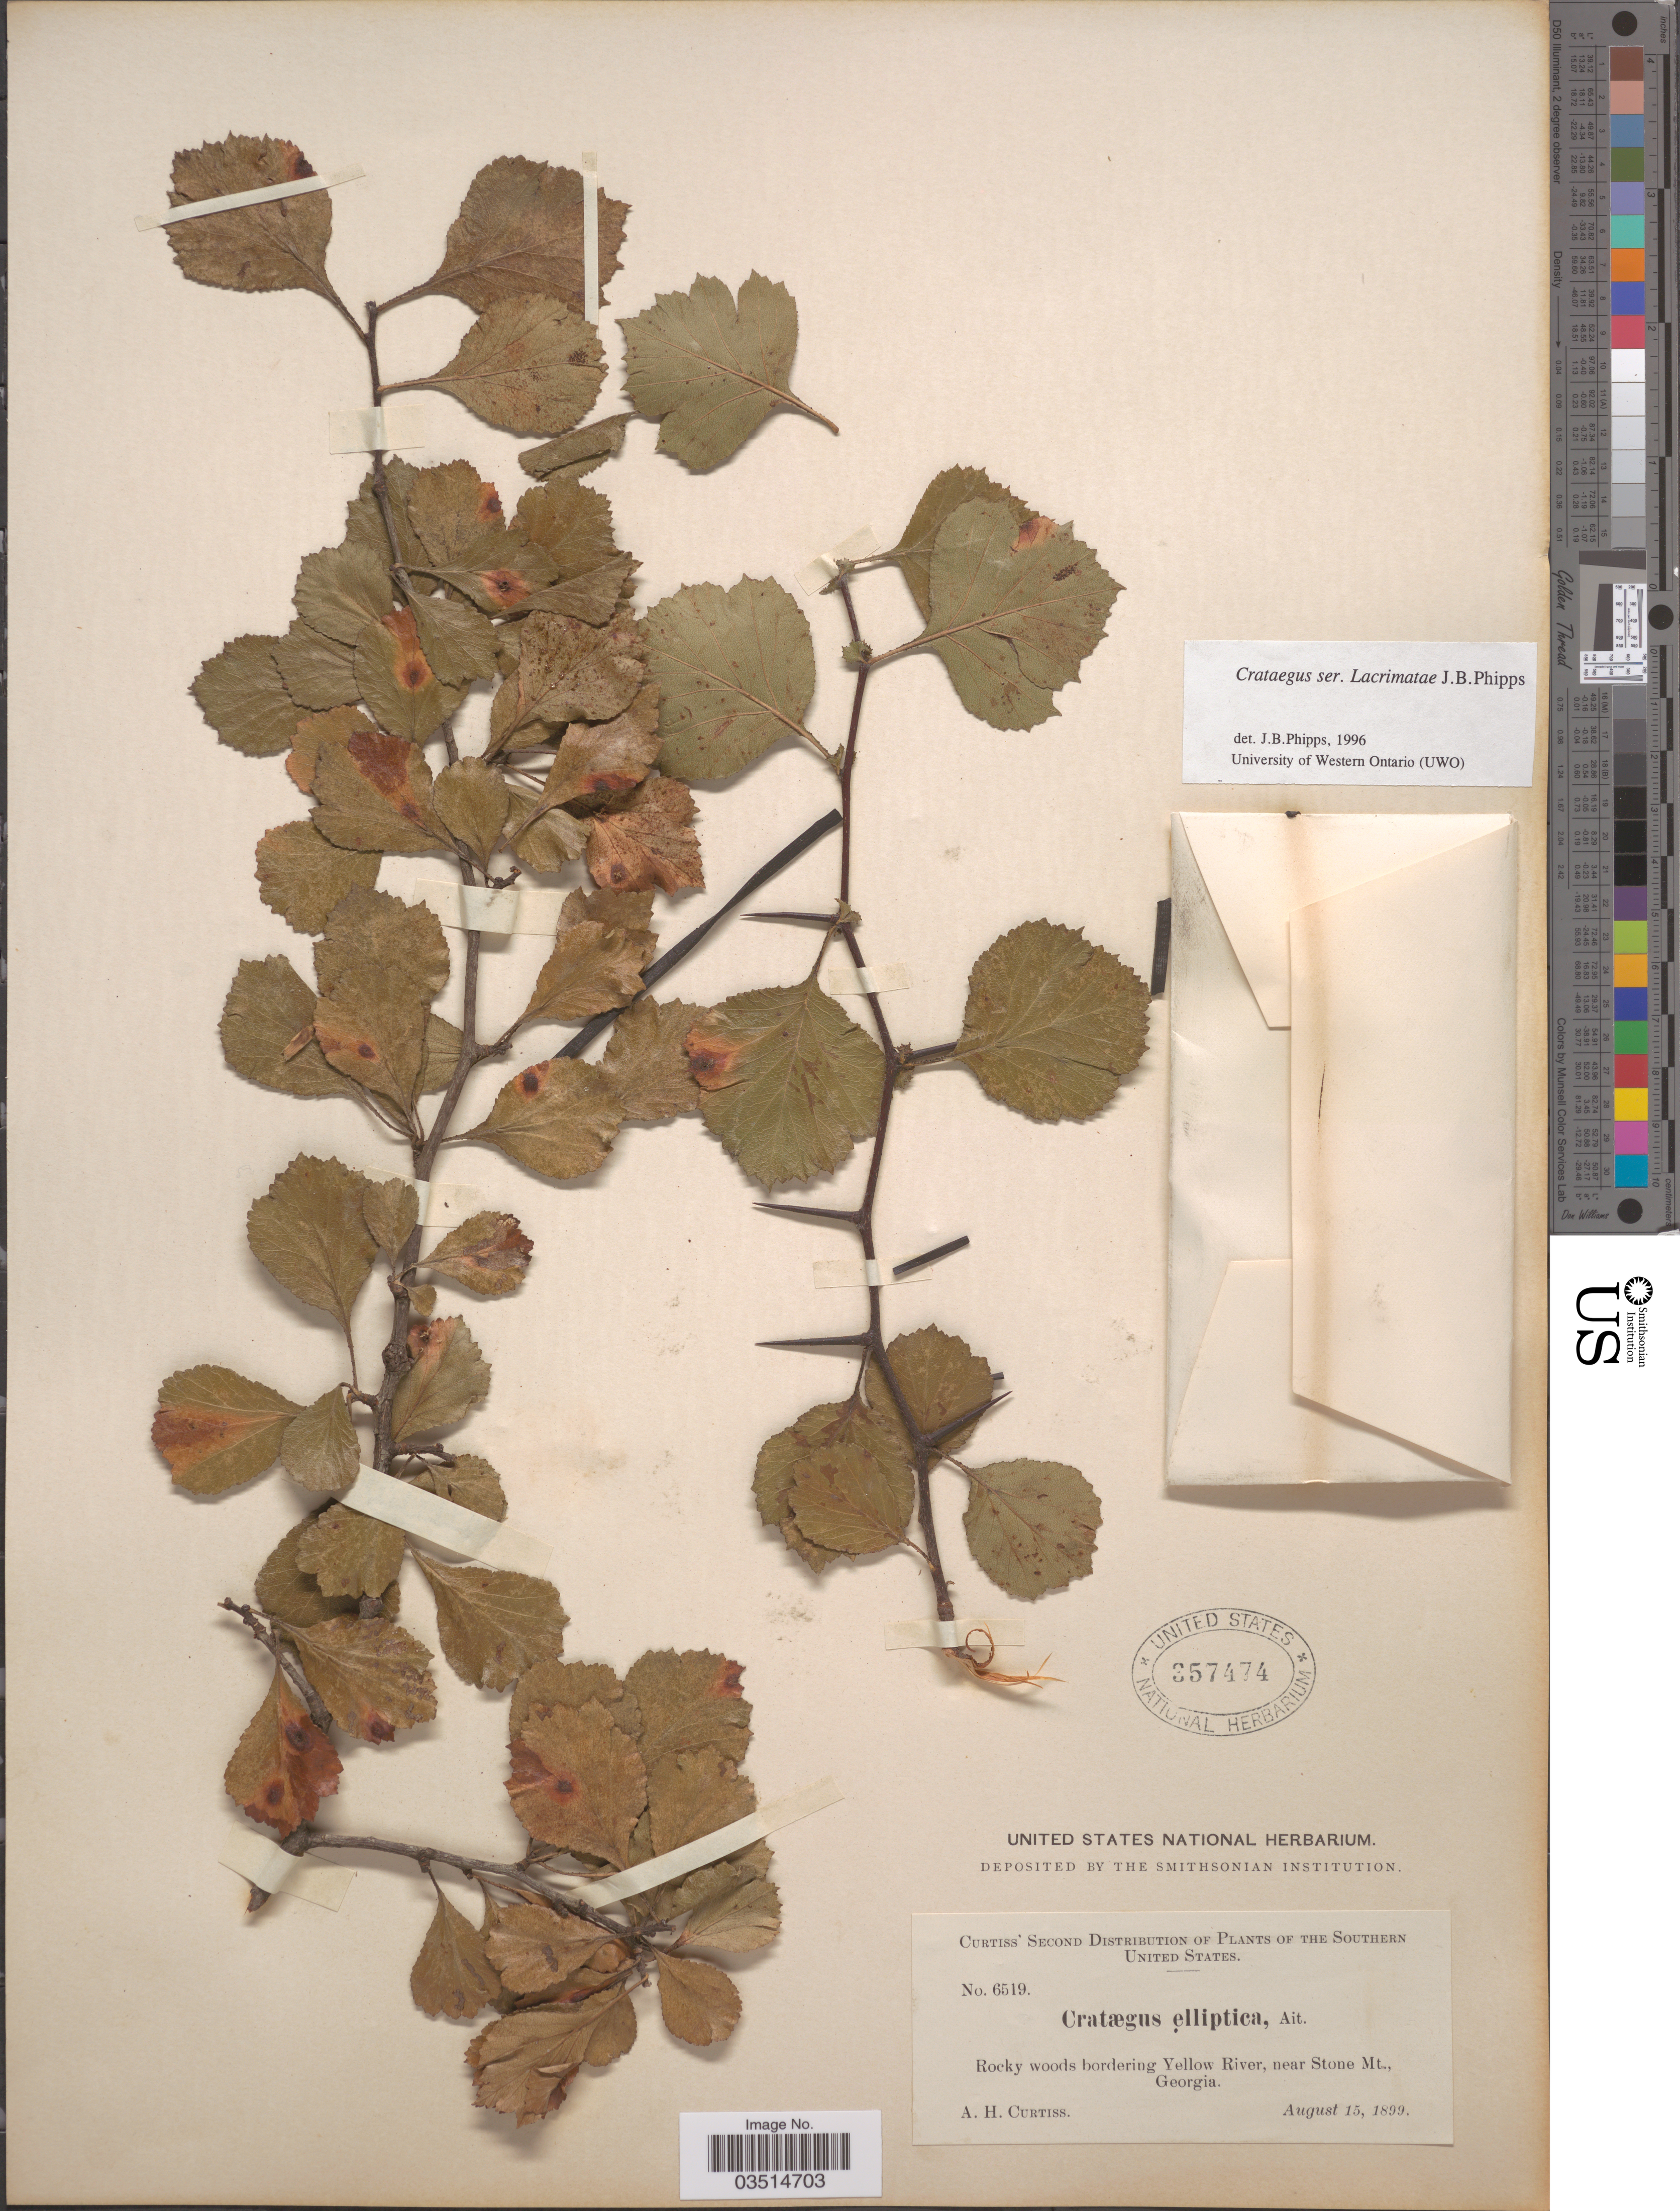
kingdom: Plantae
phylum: Tracheophyta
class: Magnoliopsida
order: Rosales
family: Rosaceae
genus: Crataegus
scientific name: Crataegus elliptica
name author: Elliott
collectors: A. H. Curtiss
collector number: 6519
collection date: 1899-08-15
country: United States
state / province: Georgia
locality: The Southern United States. Rocky woods bordering Yellow River, near Stone Mt.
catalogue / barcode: US 357474